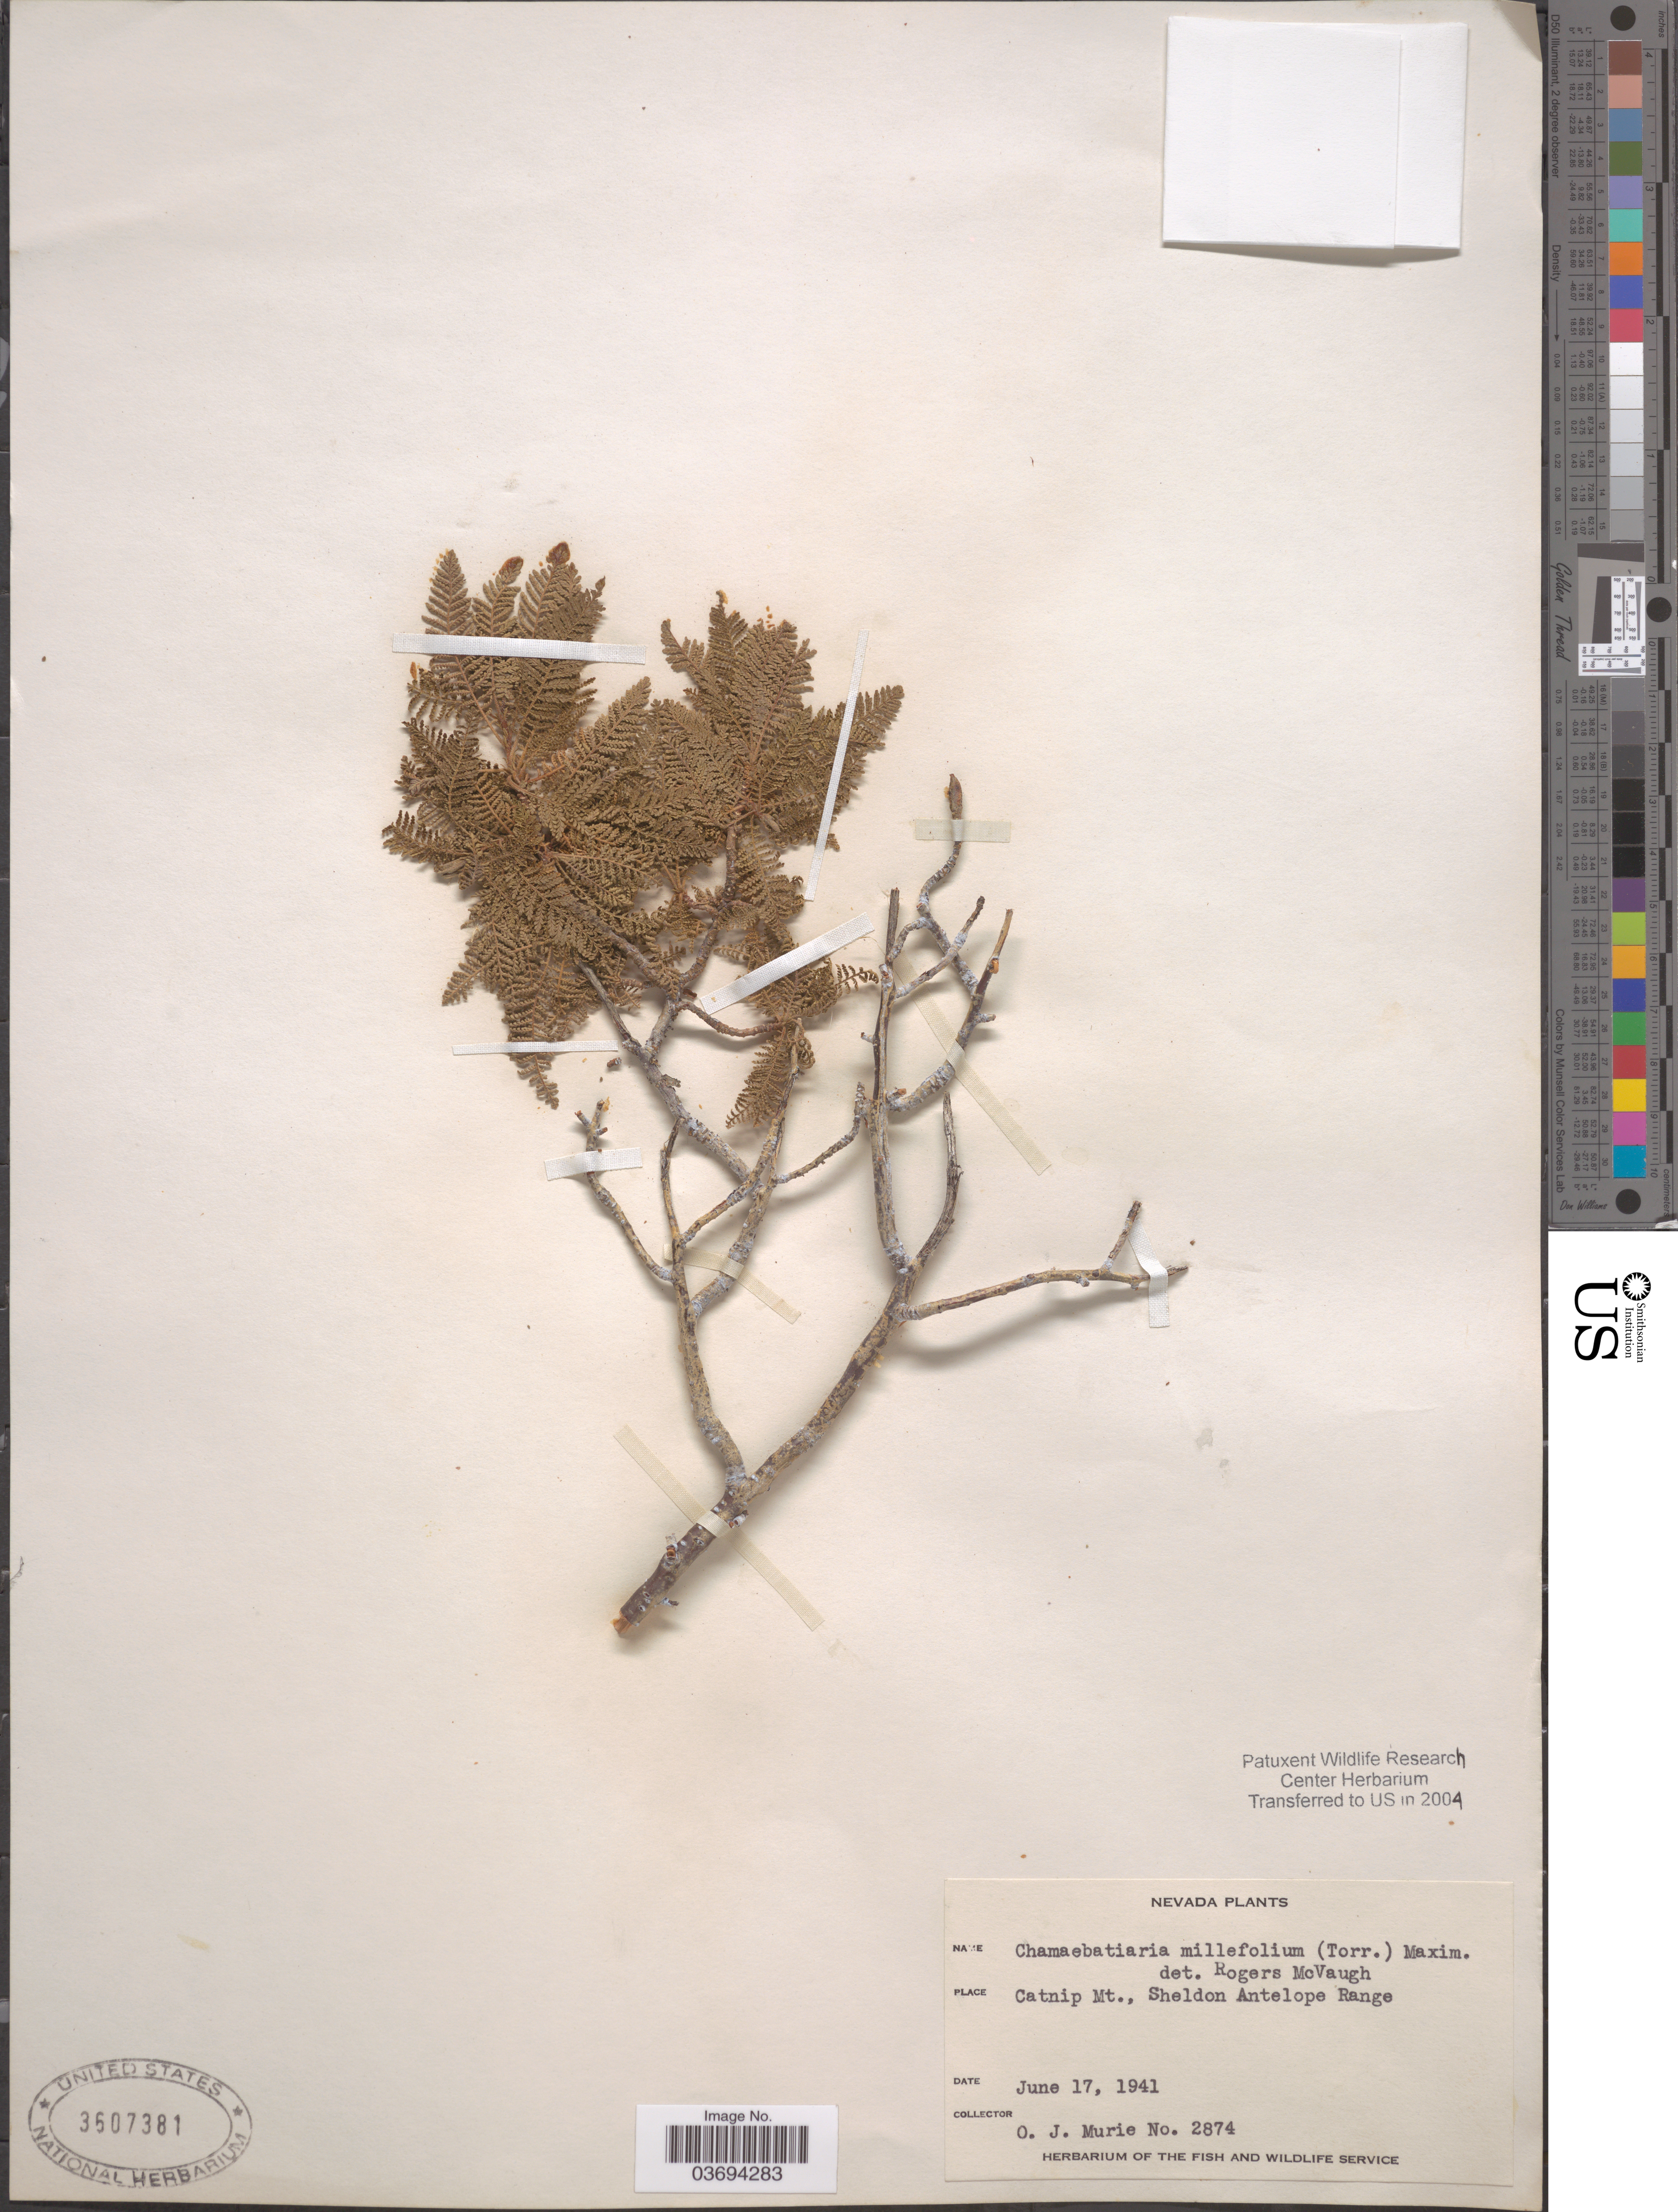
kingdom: Plantae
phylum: Tracheophyta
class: Magnoliopsida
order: Rosales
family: Rosaceae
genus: Chamaebatiaria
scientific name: Chamaebatiaria millefolium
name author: (Torr.) Maxim.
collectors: O. Murie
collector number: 2874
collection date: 1941-06-17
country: United States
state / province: Nevada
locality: Catnip Mt., Sheldon Antelope Range.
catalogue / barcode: US 3607381